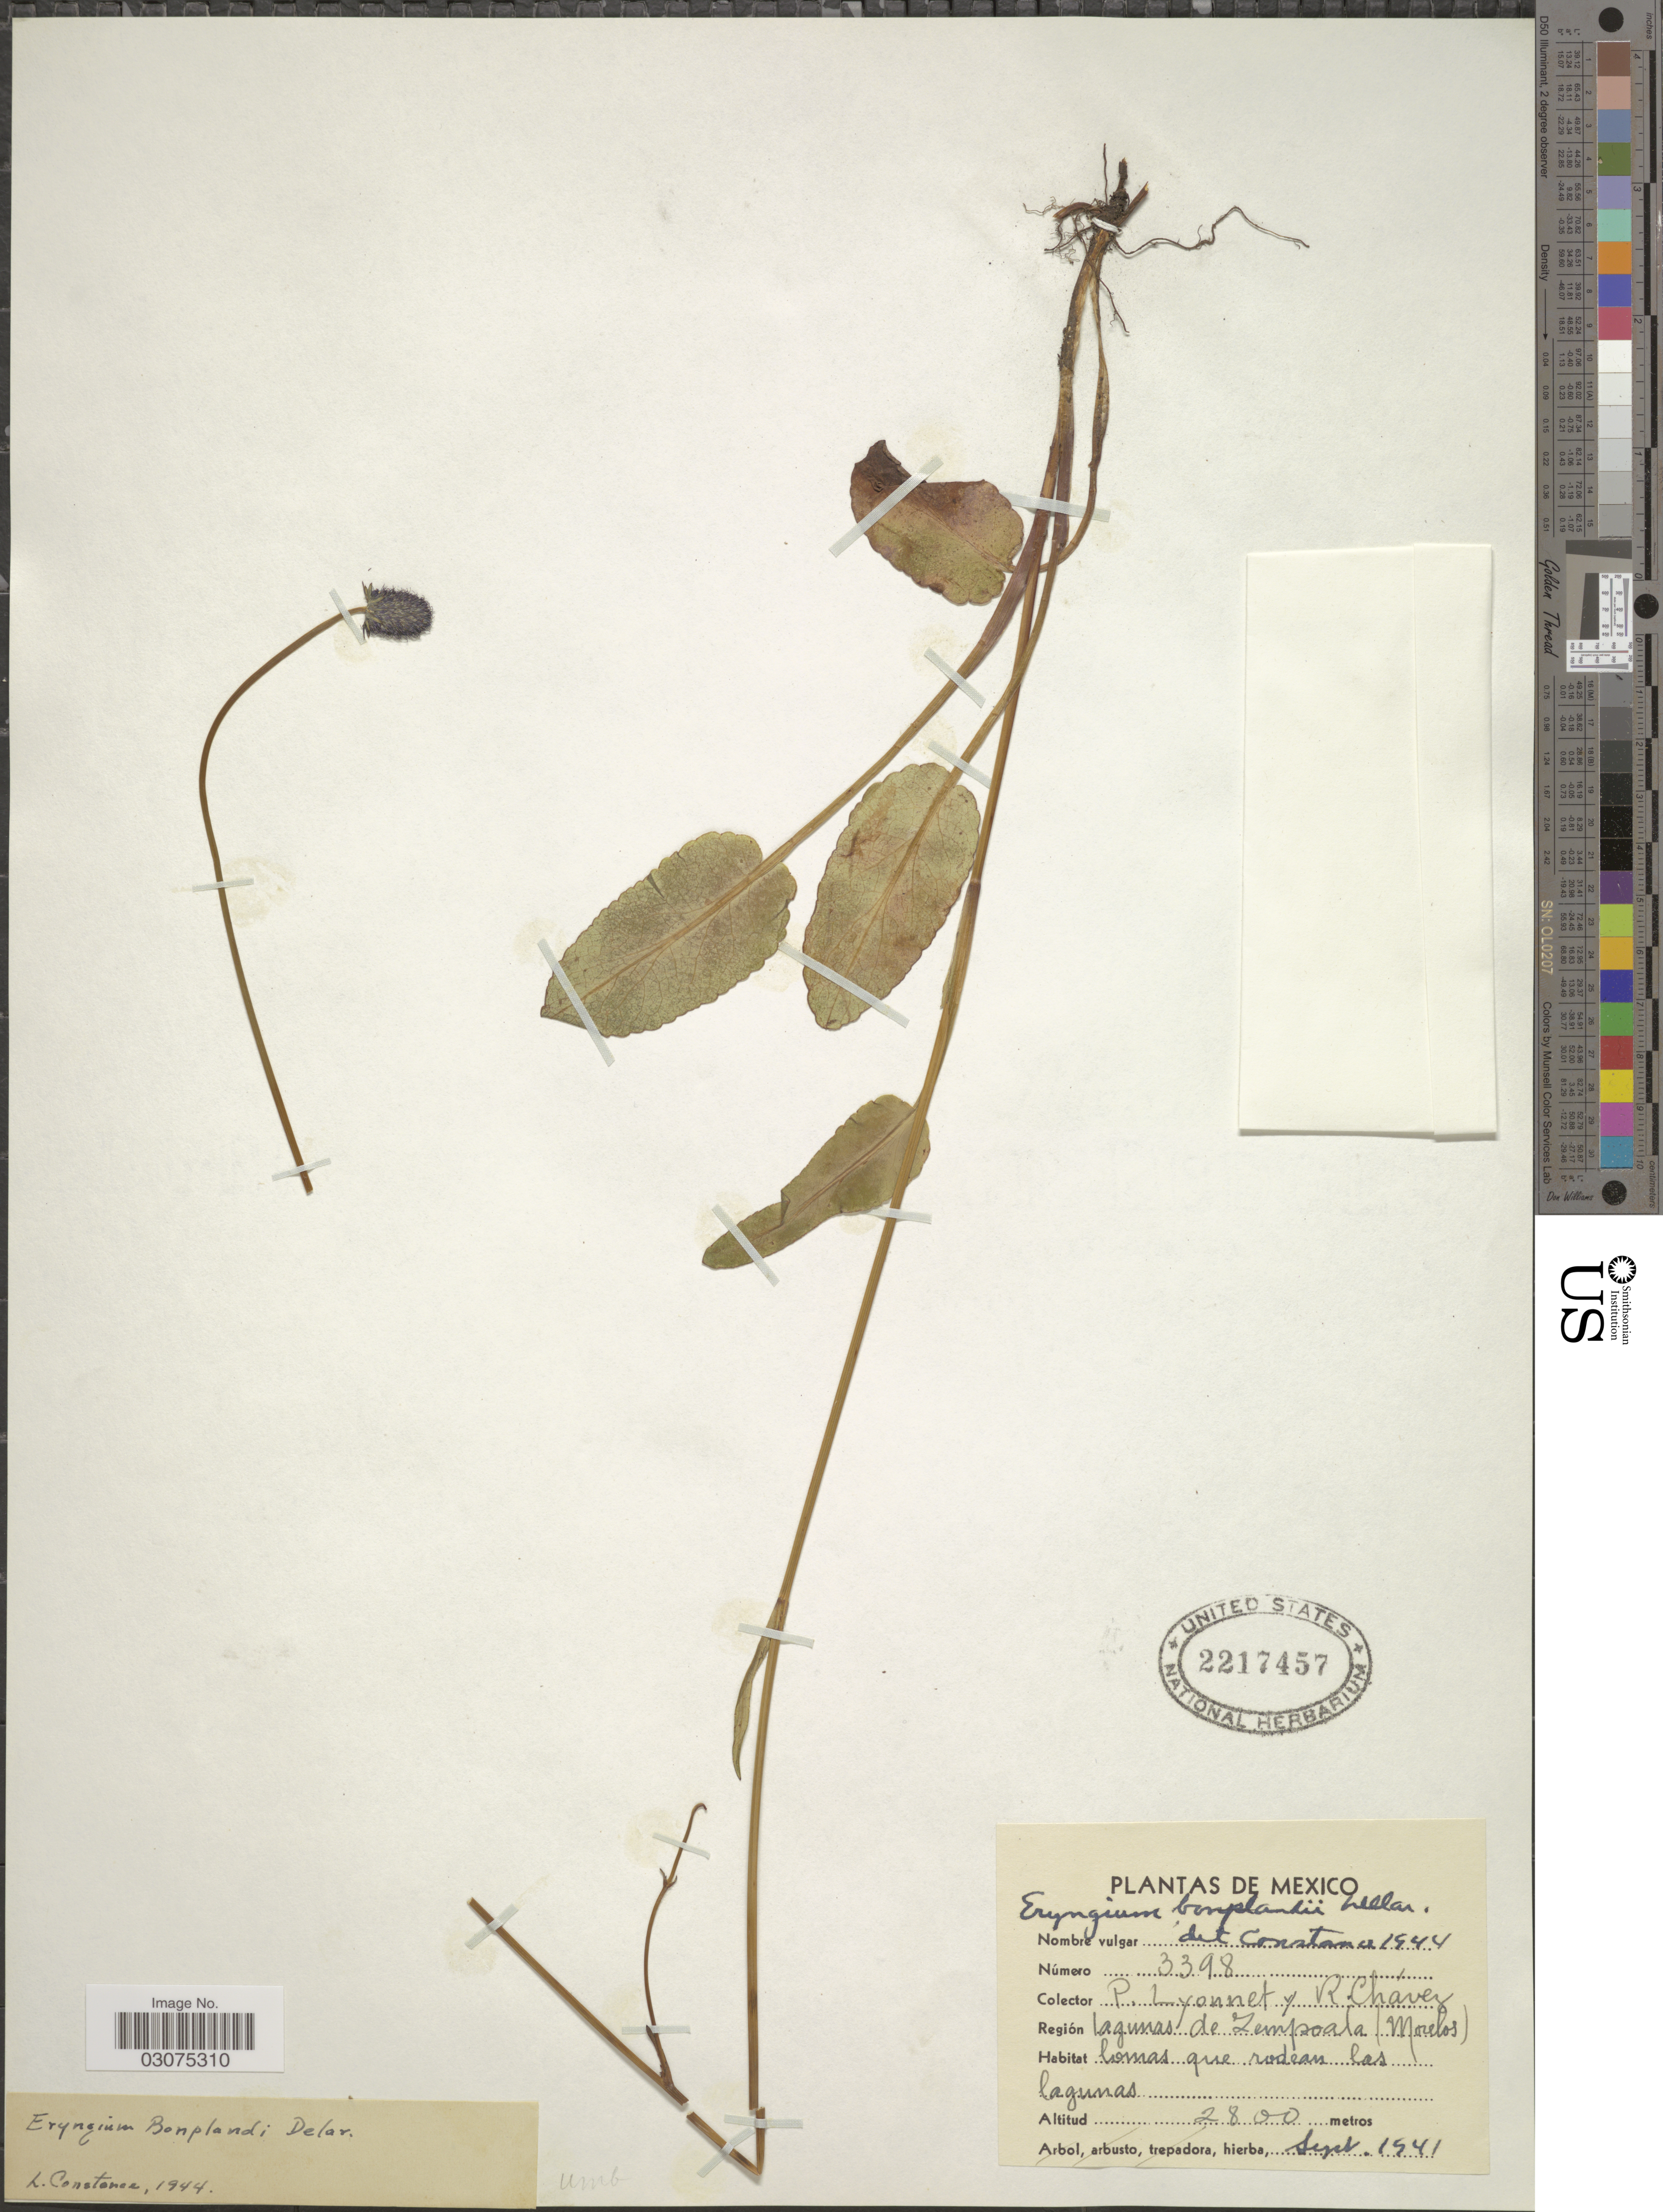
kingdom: Plantae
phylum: Tracheophyta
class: Magnoliopsida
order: Apiales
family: Apiaceae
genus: Eryngium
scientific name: Eryngium bonplandii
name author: F. Delaroche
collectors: P. Lyonnet & R. Chávez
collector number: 3398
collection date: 1941-09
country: Mexico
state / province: Morelos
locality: Región Lagunas de Zempoala., lomas que rodean las lagunas.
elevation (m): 2800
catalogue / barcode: US 2217457